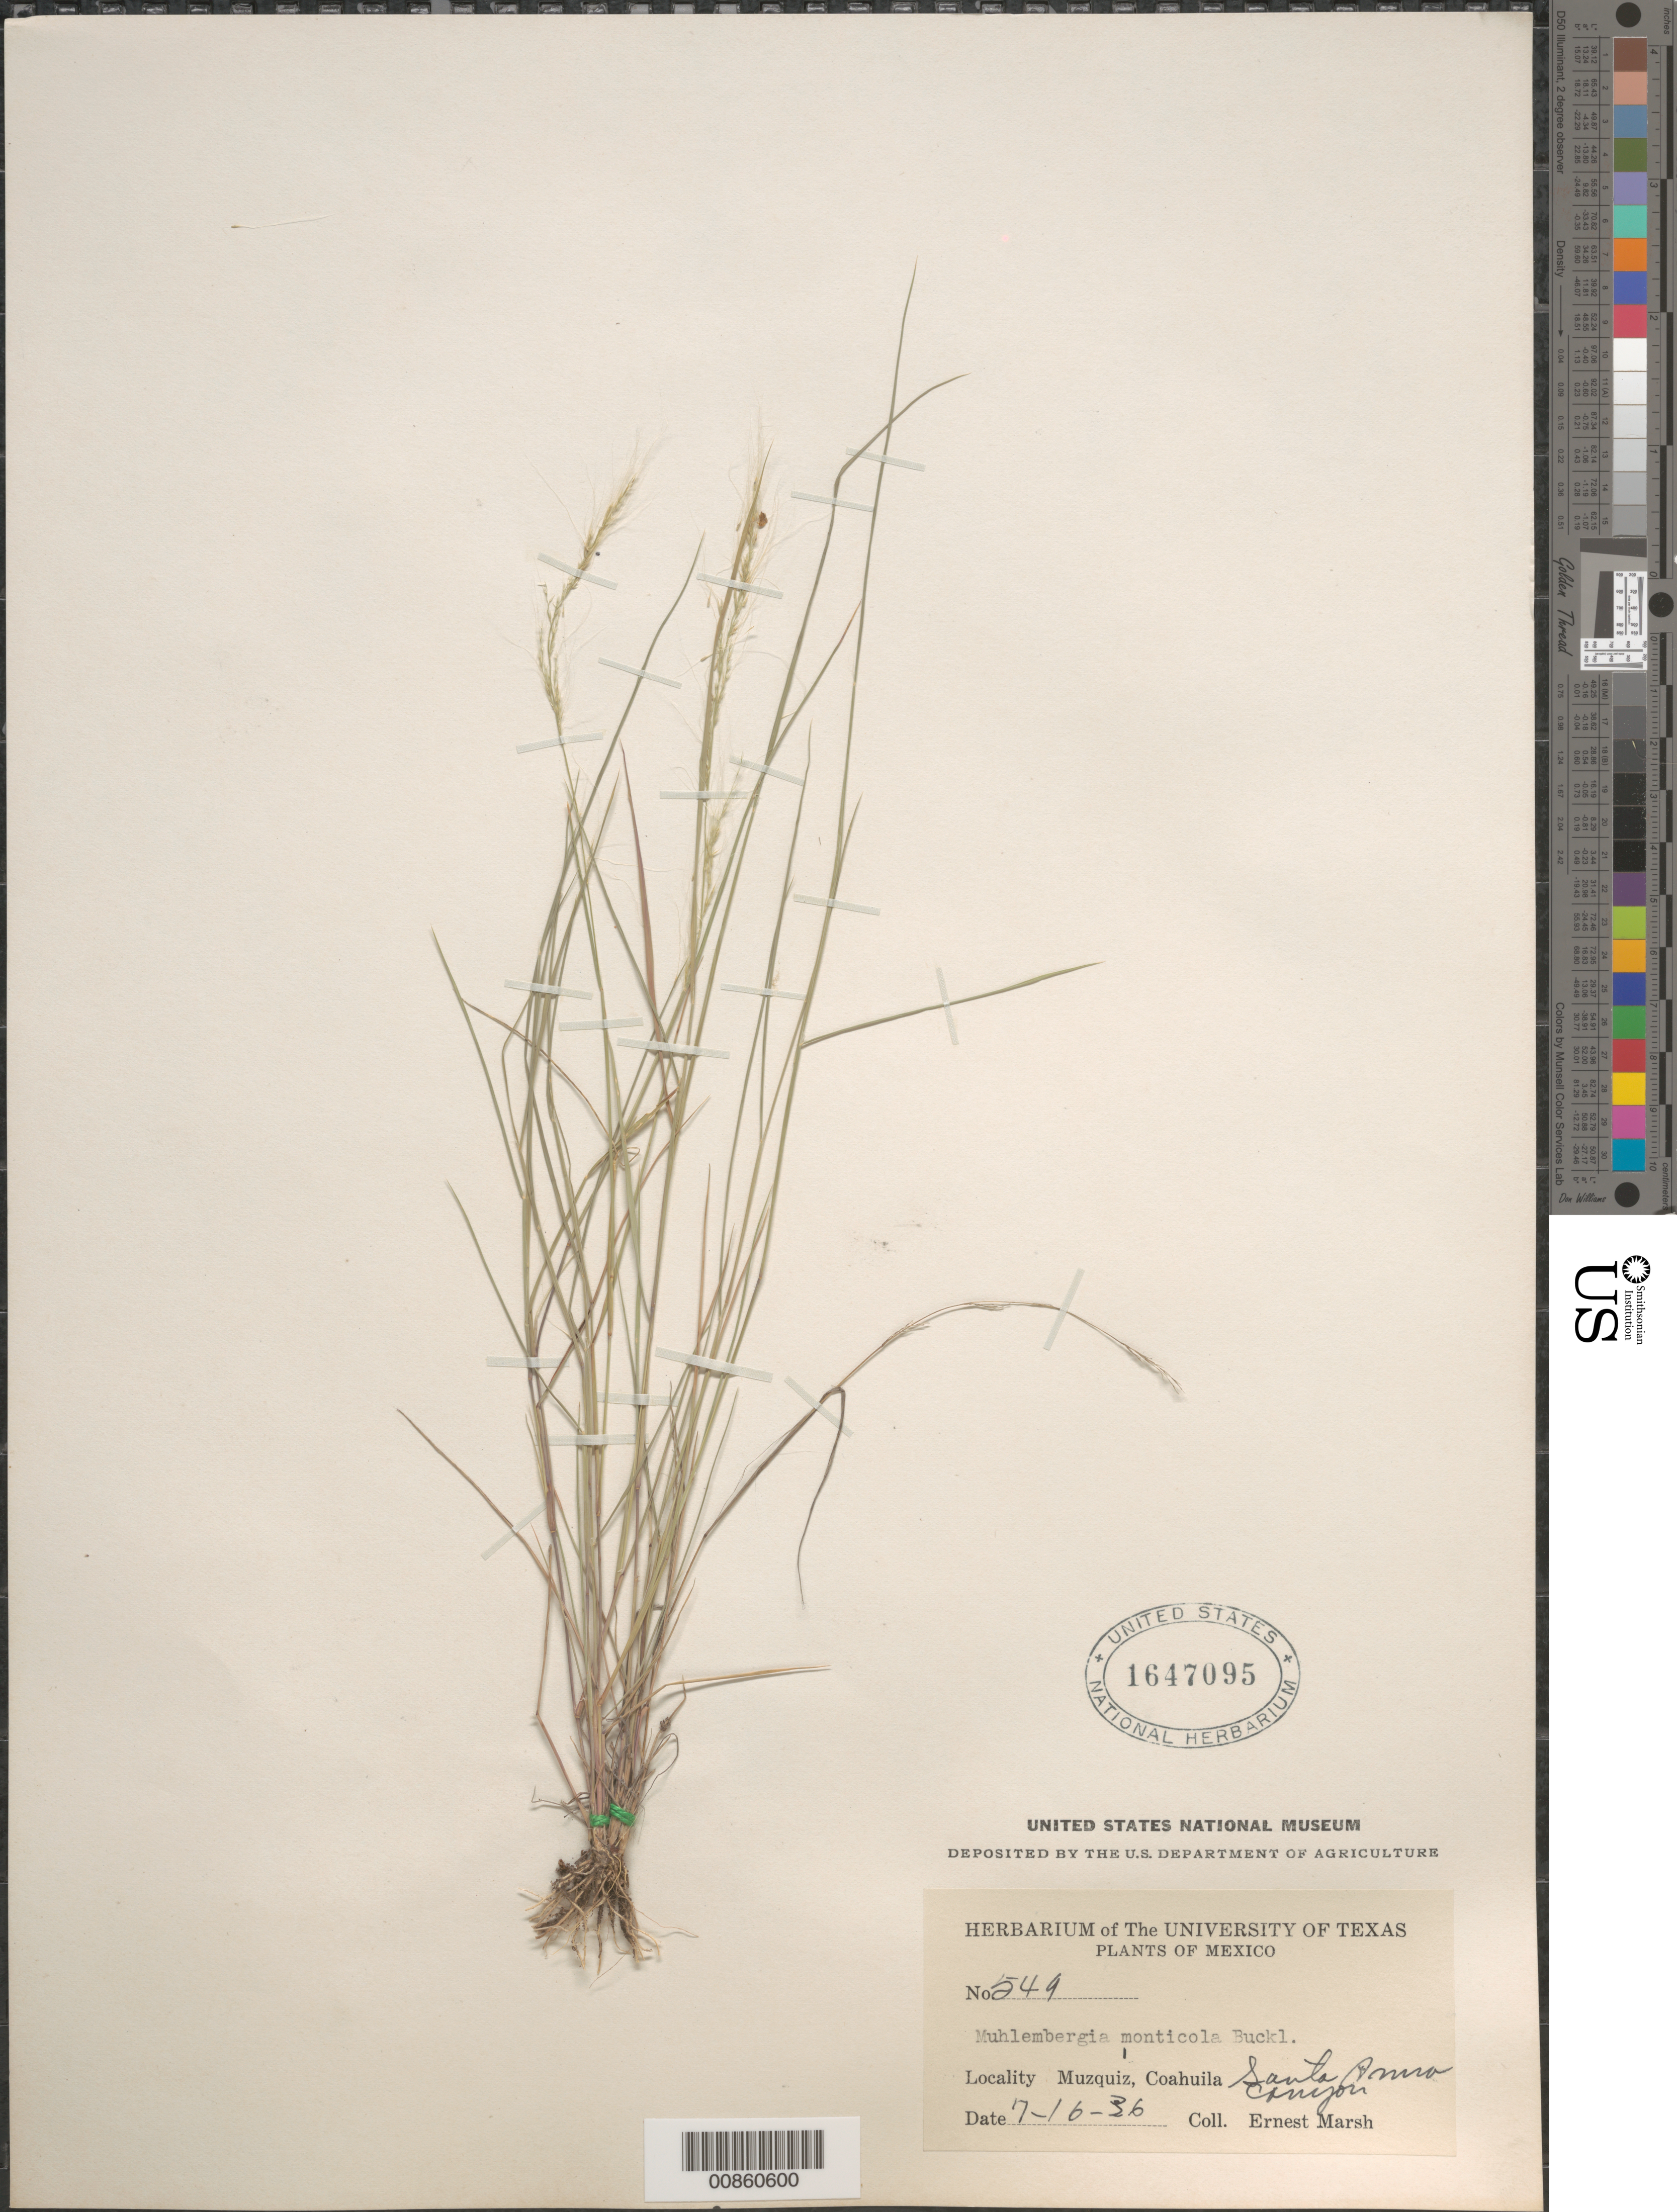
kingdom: Plantae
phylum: Tracheophyta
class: Liliopsida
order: Poales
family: Poaceae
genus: Muhlenbergia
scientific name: Muhlenbergia monticola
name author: Buckley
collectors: E. G. Marsh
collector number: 549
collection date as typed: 16 Jul 1936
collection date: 1936-07-16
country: Mexico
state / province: Coahuila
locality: Santa Ana Canyon, Muzquiz Coah.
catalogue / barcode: US 1647095